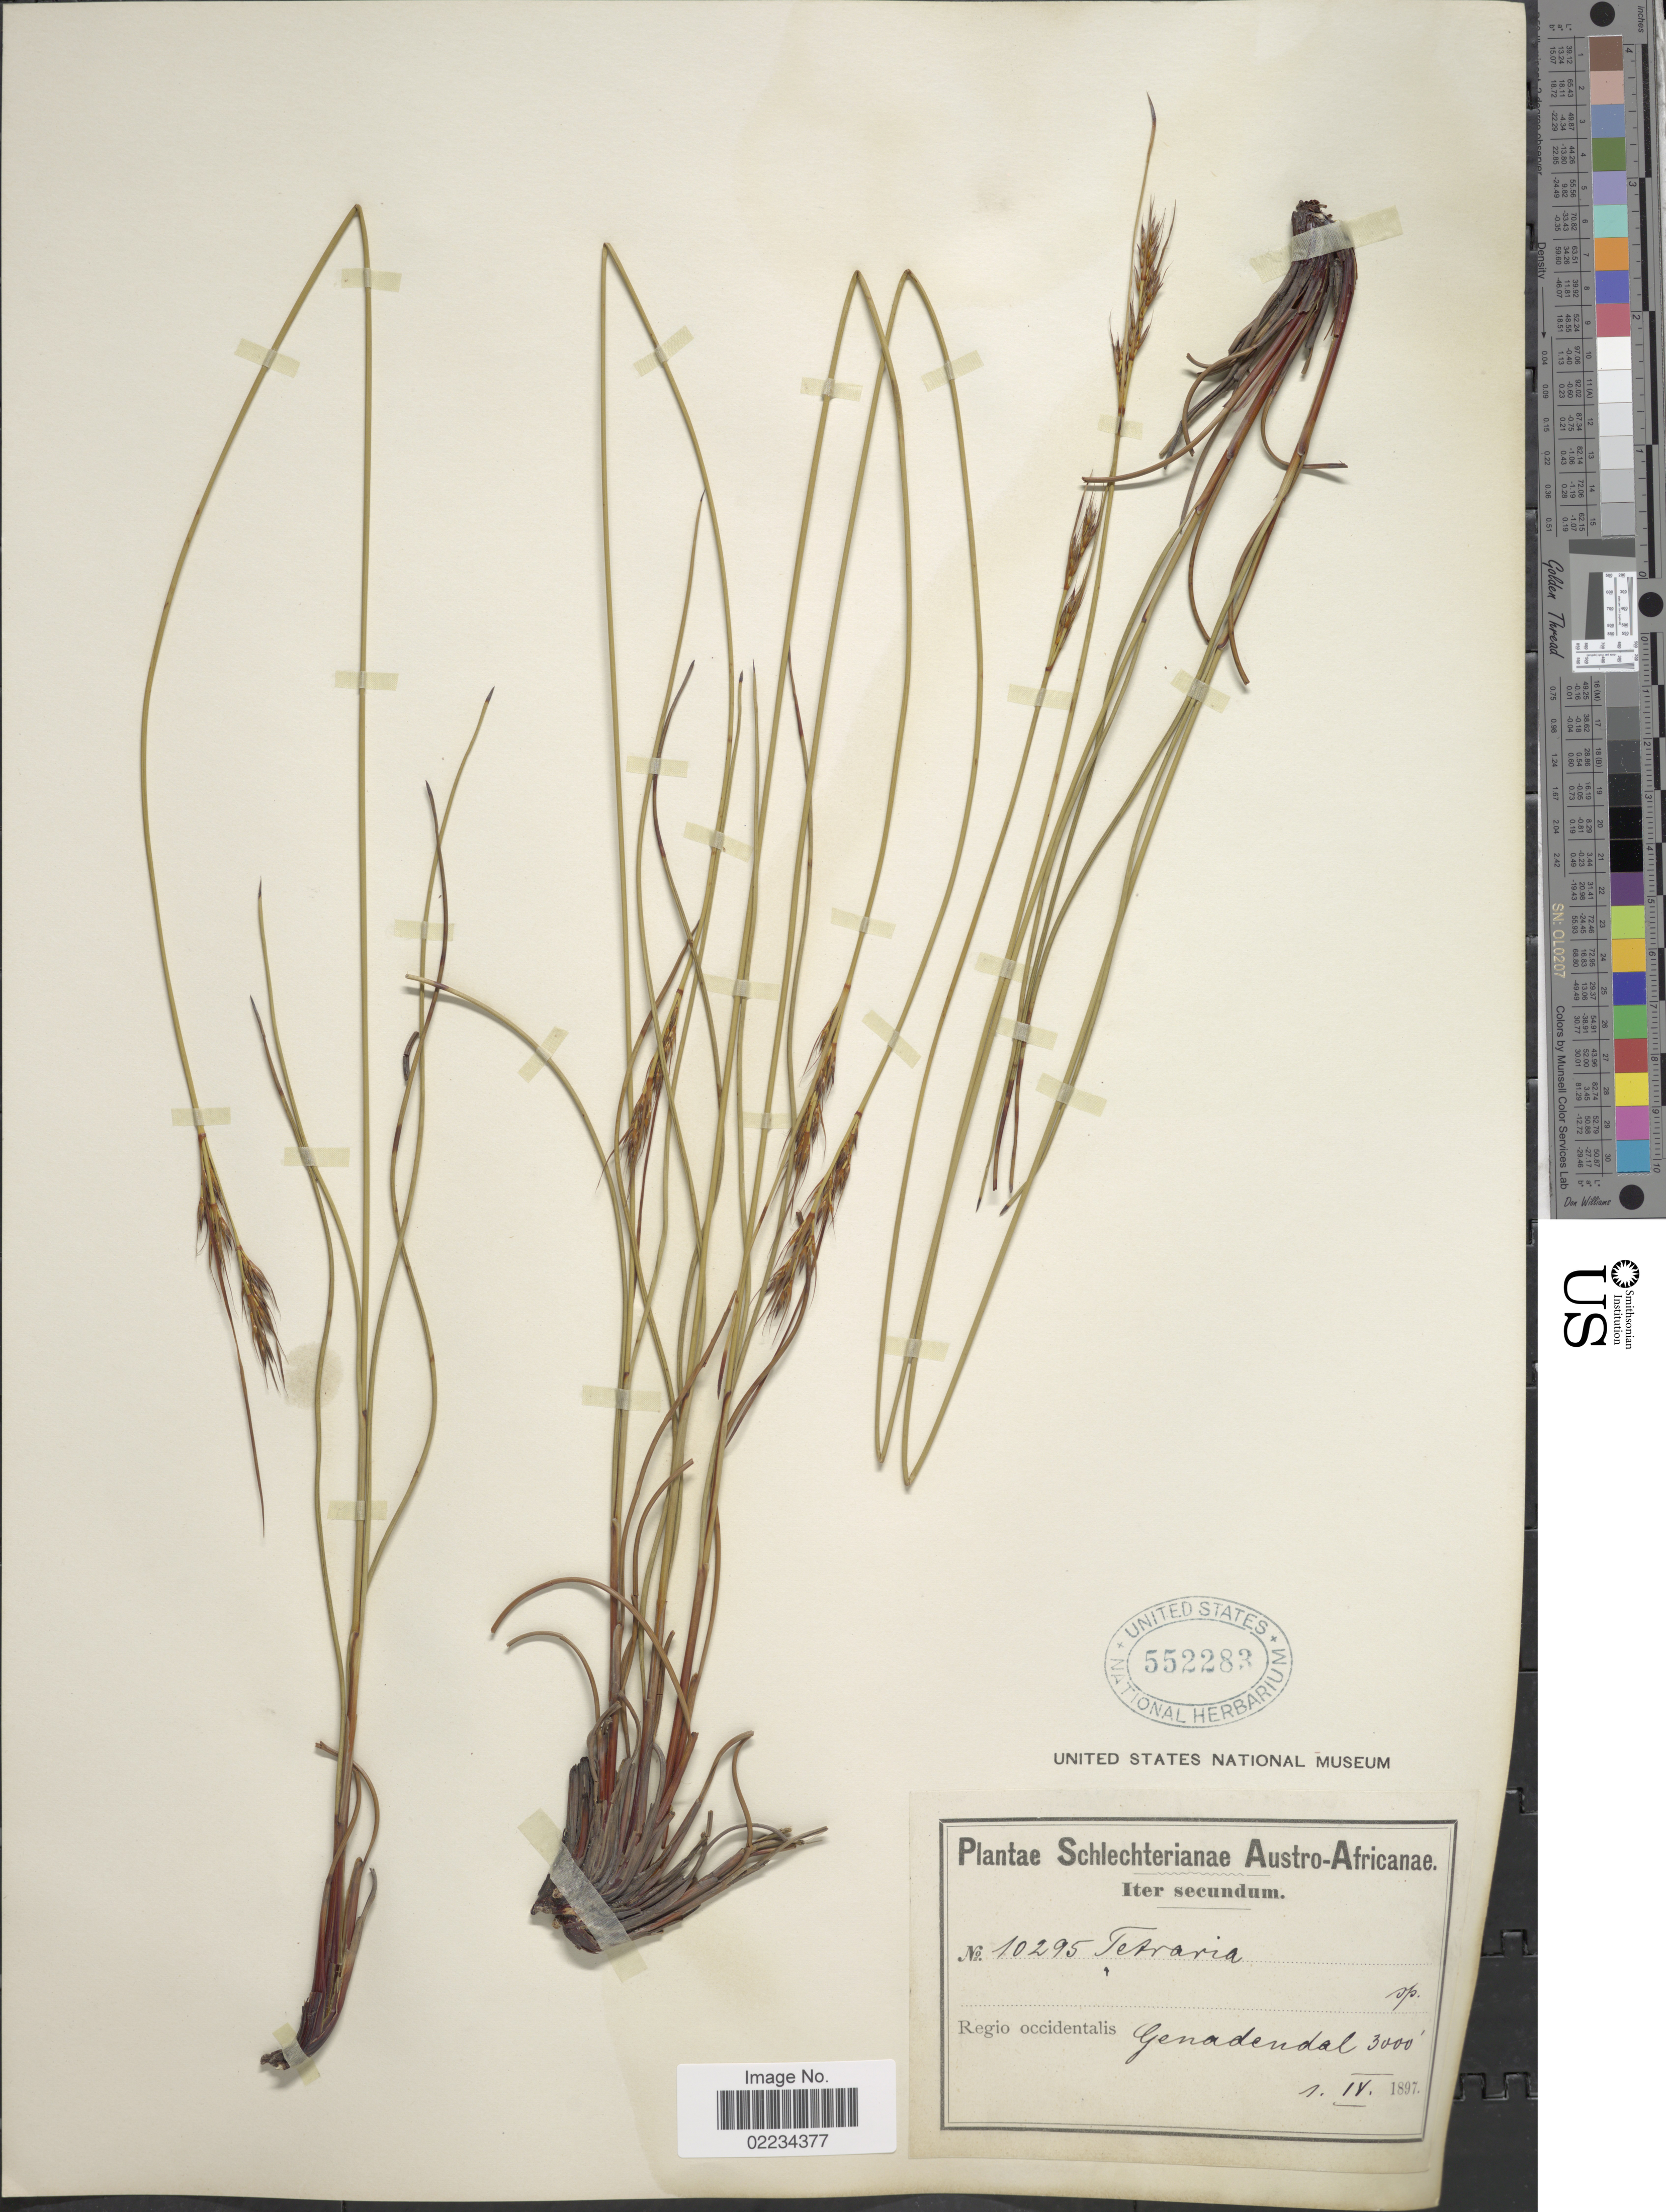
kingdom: Plantae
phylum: Tracheophyta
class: Liliopsida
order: Poales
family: Cyperaceae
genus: Schoenus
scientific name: Schoenus loreus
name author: (Nees) Kuntze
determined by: Strong, Mark T., (BOT), Smithsonian Institution - National Museum of Natural History (UNITED STATES)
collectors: Schlechter, --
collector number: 10295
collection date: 1897-04-01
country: South Africa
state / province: Western Cape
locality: Austro-Africanae, Iter secundum, Regio occidentalis Genadendal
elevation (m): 914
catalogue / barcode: US 552283